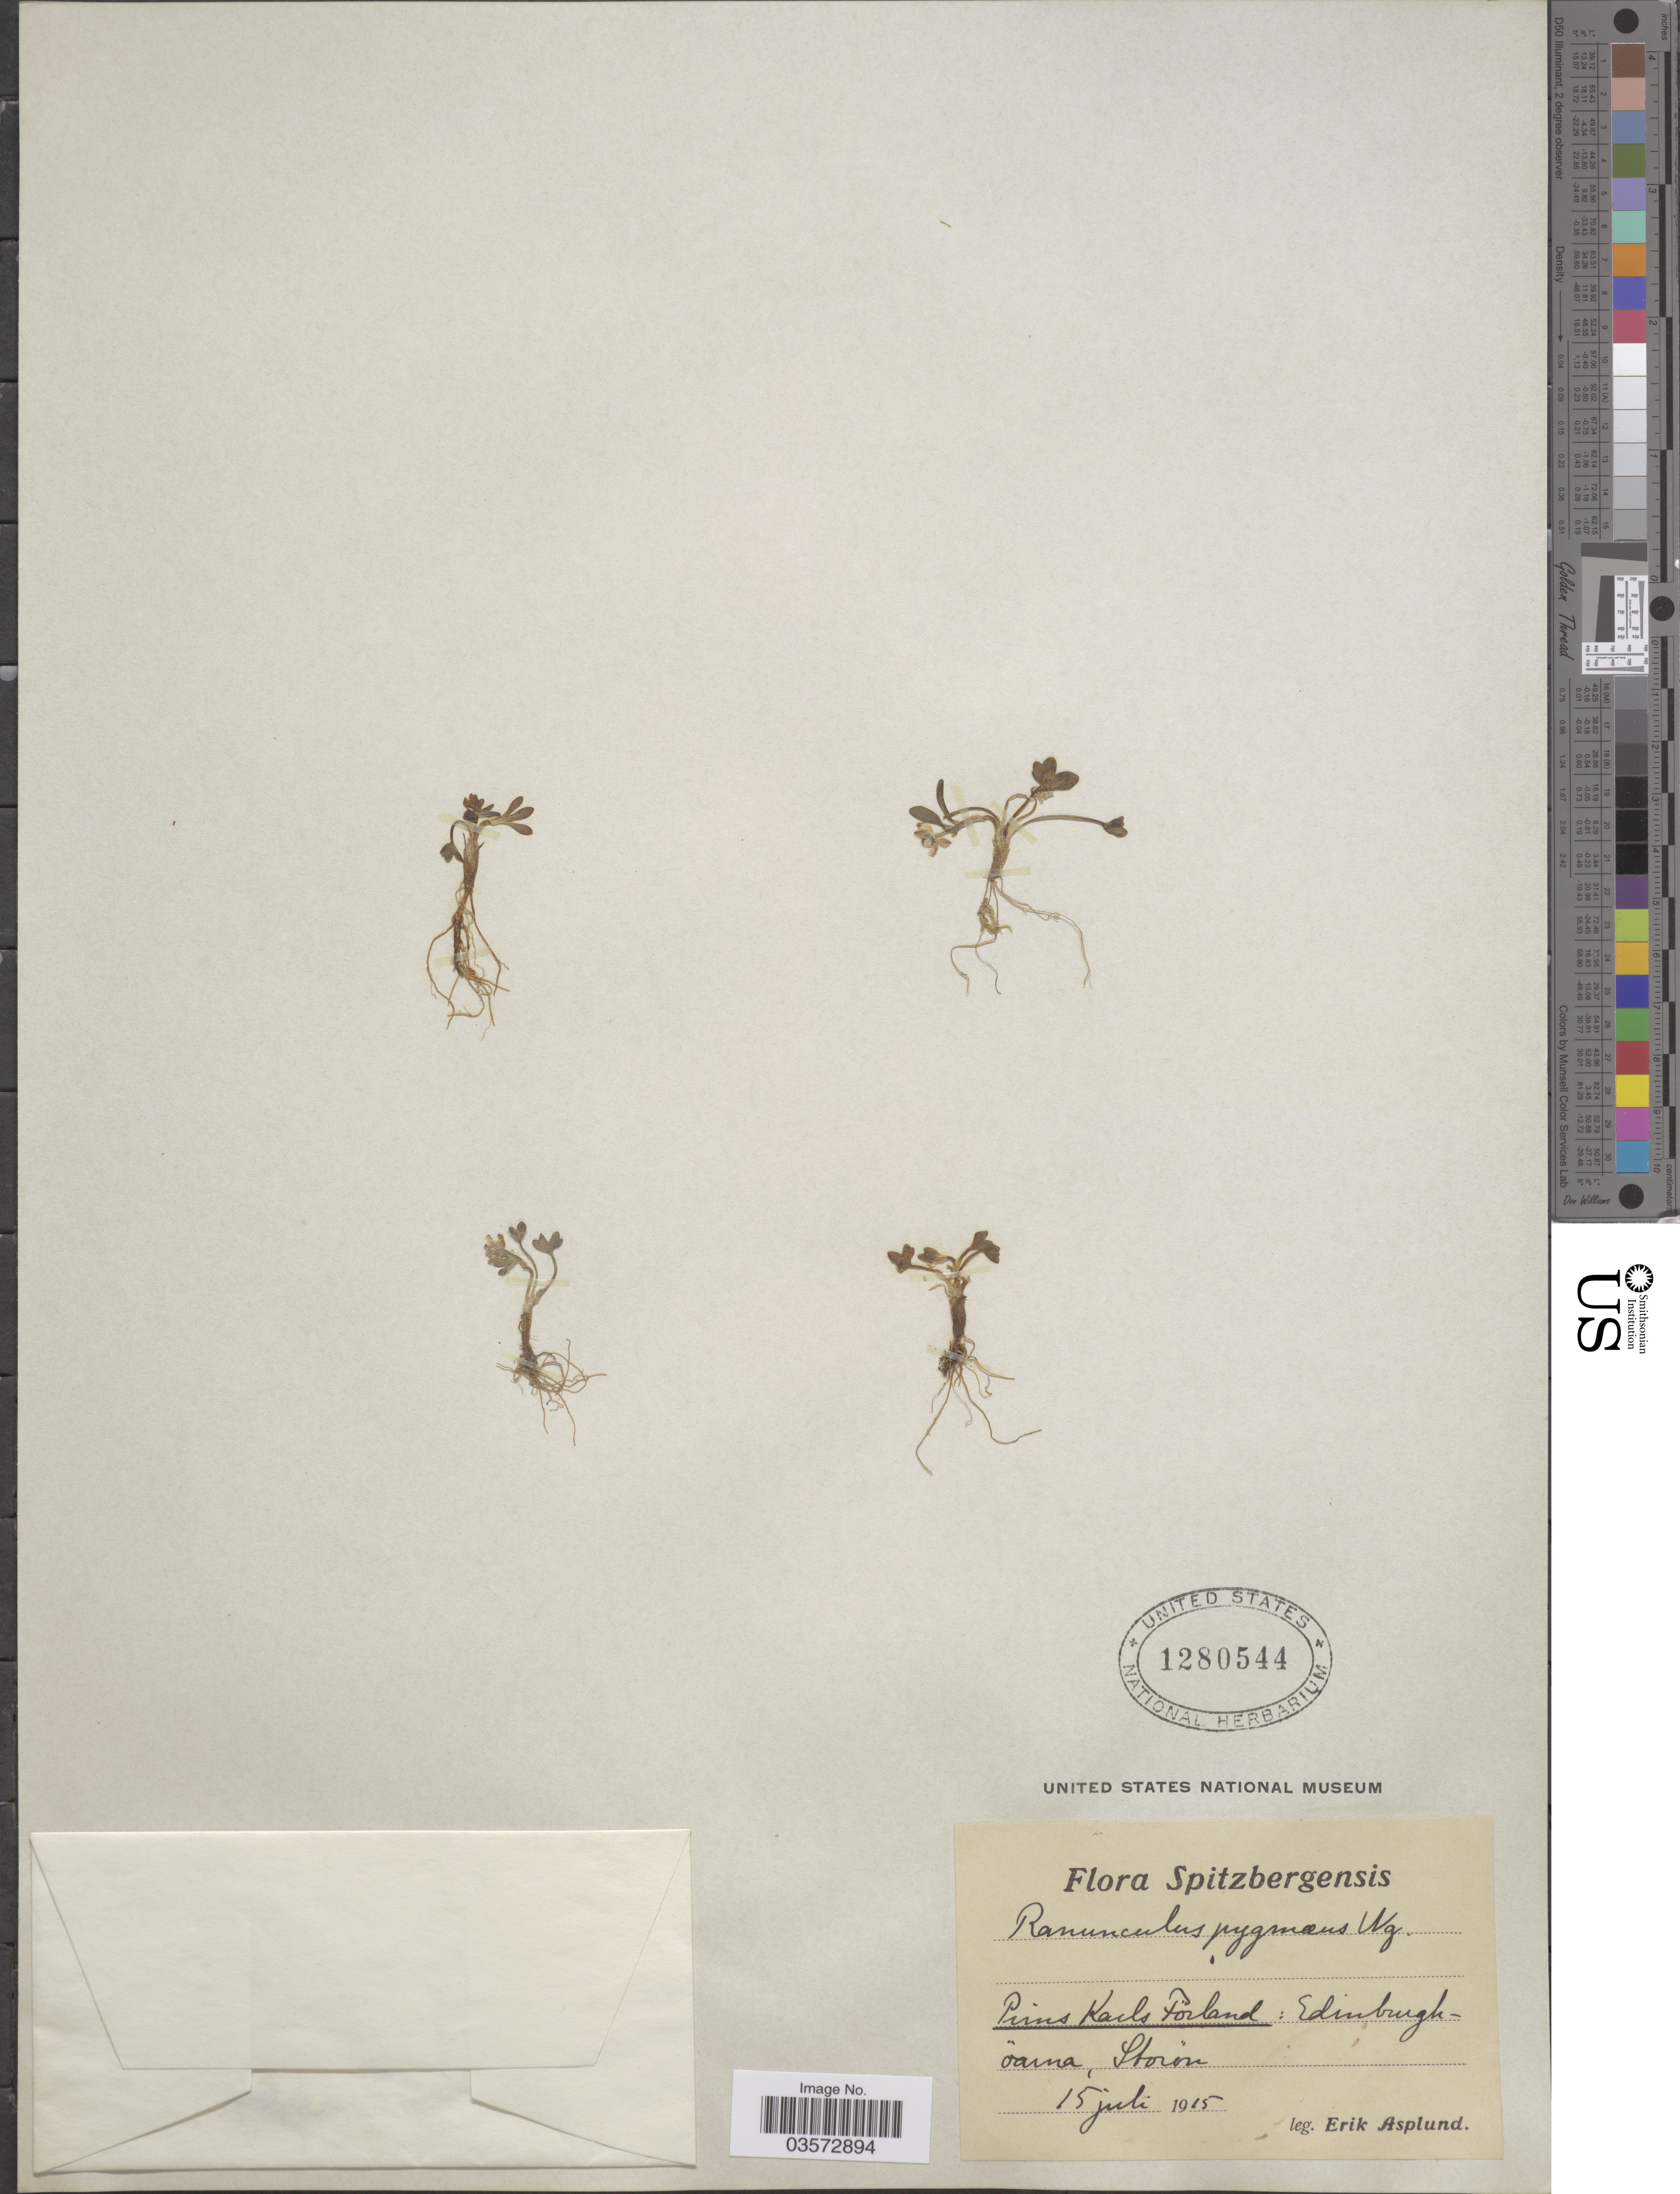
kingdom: Plantae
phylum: Tracheophyta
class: Magnoliopsida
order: Ranunculales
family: Ranunculaceae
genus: Ranunculus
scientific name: Ranunculus pygmaeus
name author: Wahlenb.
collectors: E. Asplund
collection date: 1915-07-15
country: Norway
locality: Spetzbergensis. Prins Karls Förland: Edinburgh-öarna, Storön.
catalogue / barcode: US 1280544